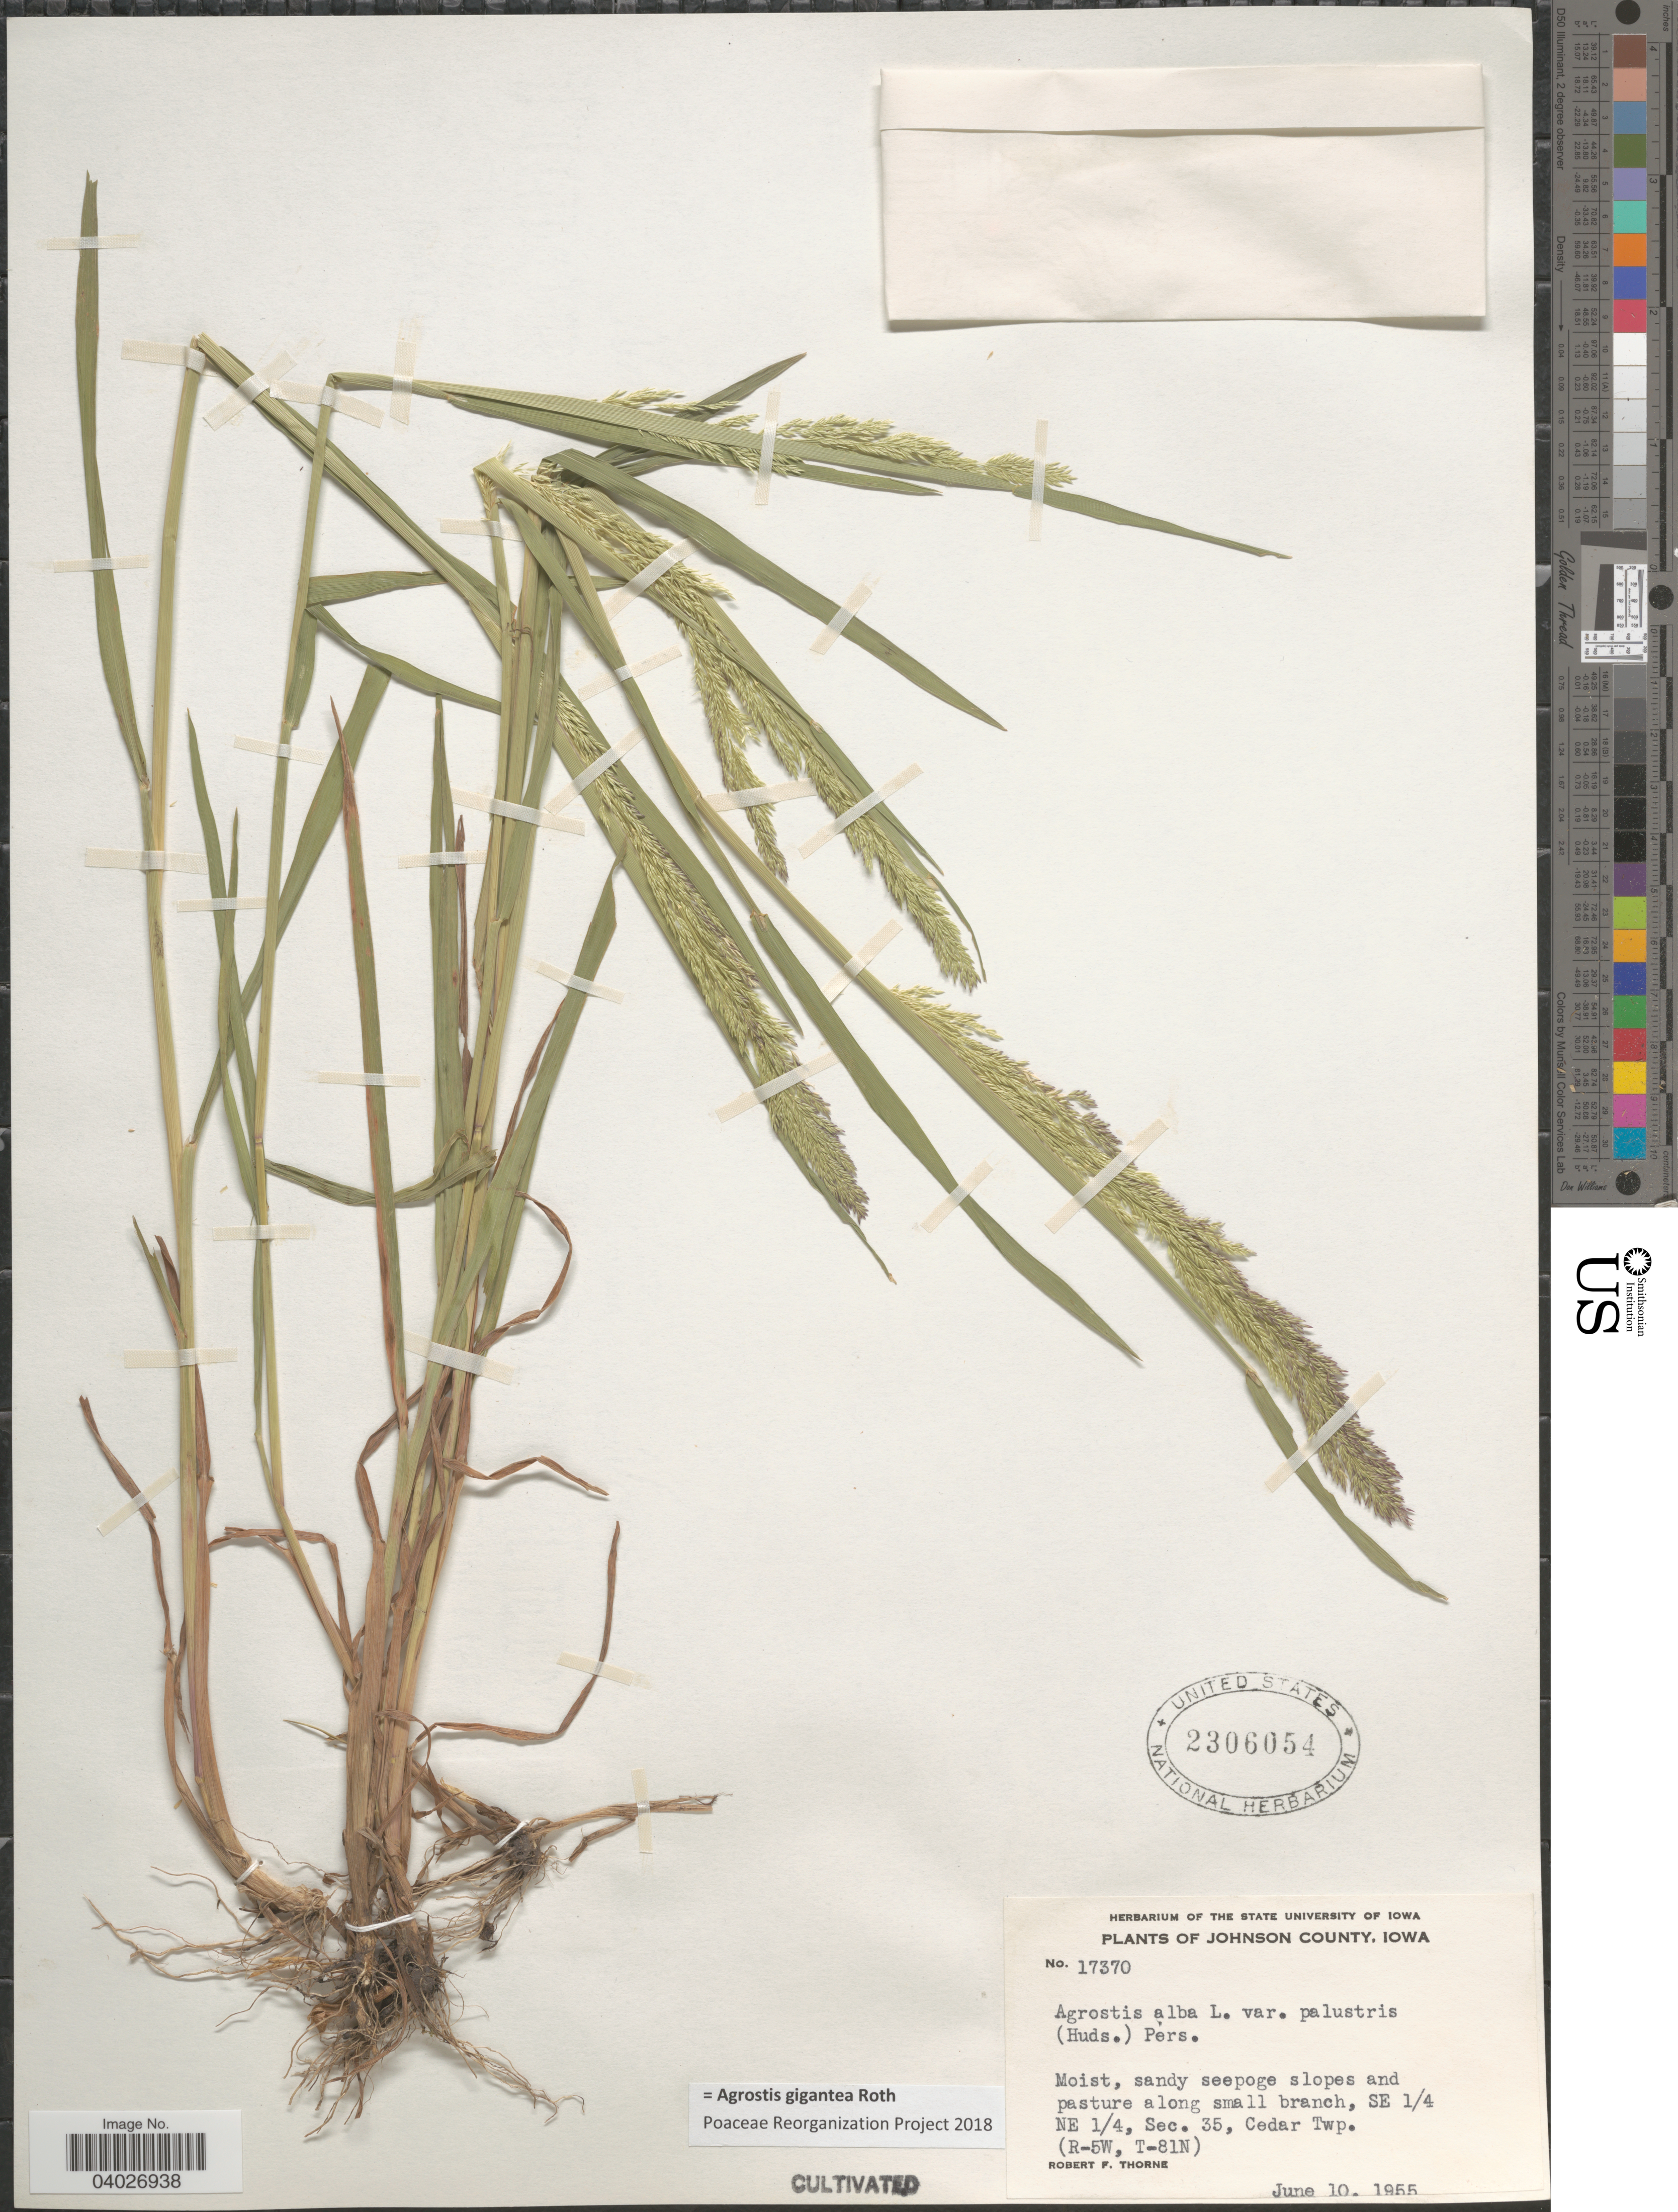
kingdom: Plantae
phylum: Tracheophyta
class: Liliopsida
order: Poales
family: Poaceae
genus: Agrostis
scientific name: Agrostis gigantea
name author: Roth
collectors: R. F. Thorne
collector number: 17370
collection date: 1955-06-10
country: United States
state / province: Iowa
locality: Johnson County. SE 1/4 NE 1/4, Sec. 35, Cedar Twp. (R-5W, T-81N).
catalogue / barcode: US 2306054